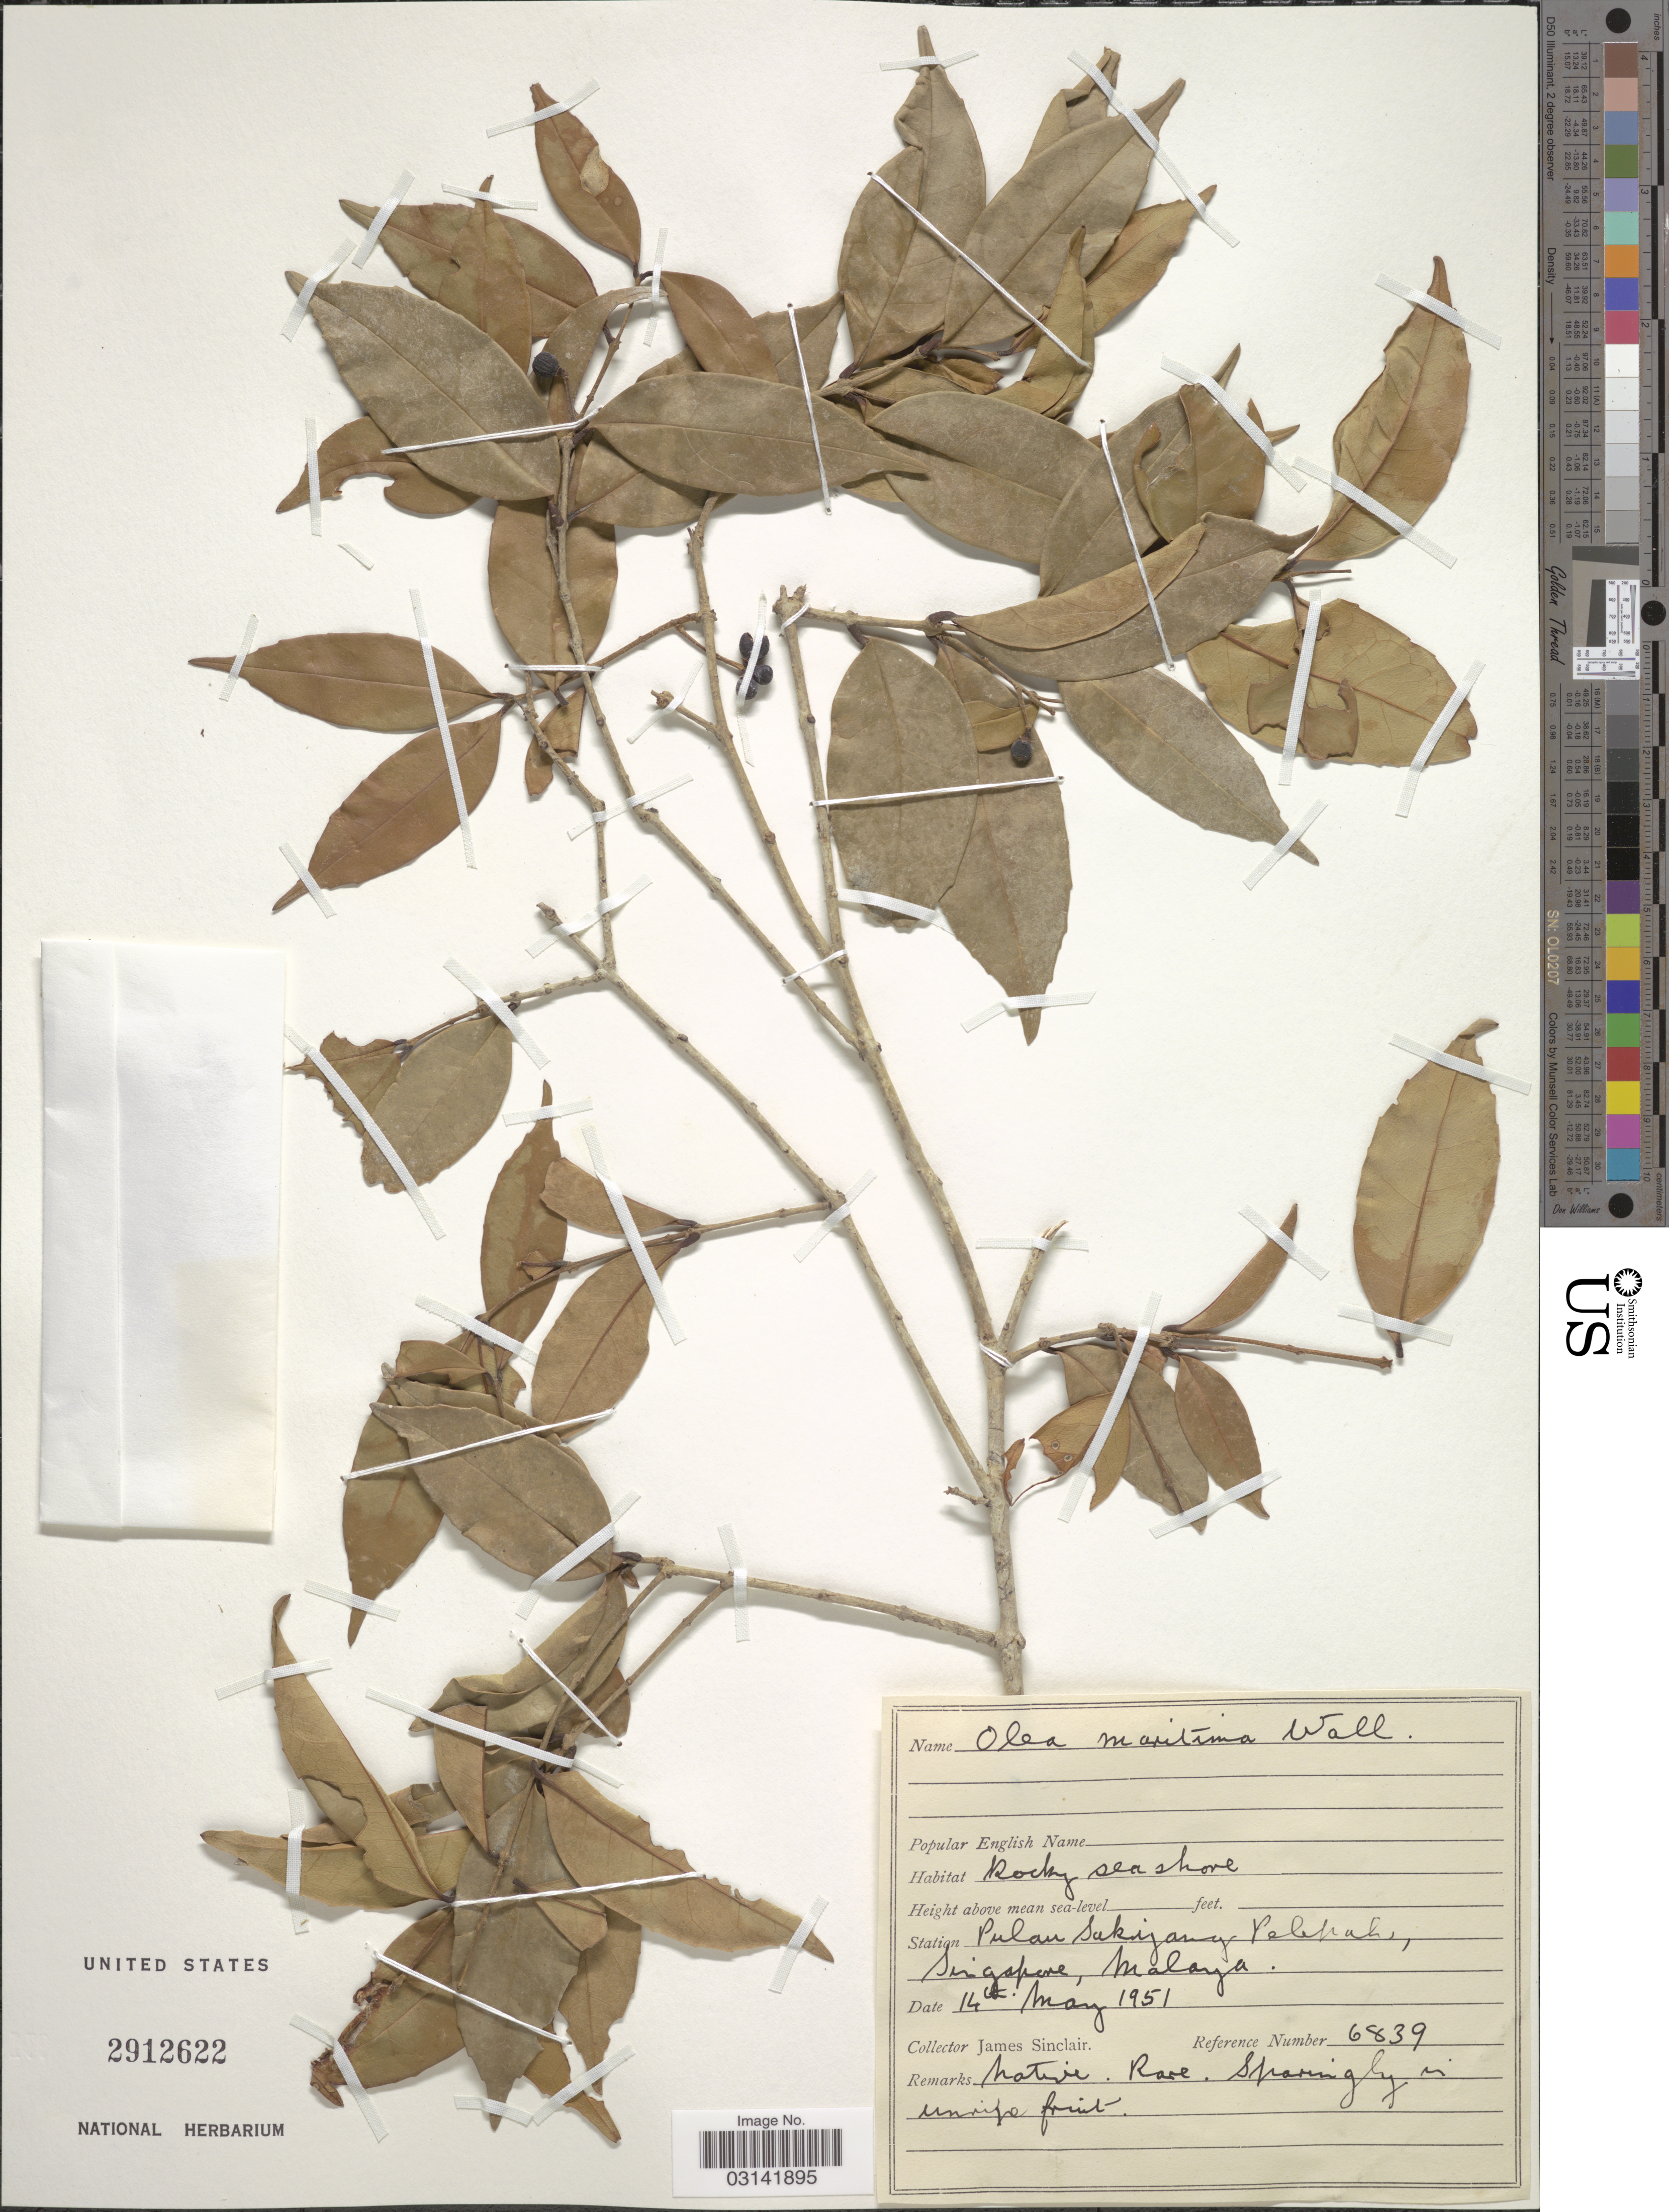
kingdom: Plantae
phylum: Tracheophyta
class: Magnoliopsida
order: Lamiales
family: Oleaceae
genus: Olea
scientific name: Olea maritima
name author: Wall. & G. Don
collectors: J. Sinclair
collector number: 6839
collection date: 1951-05-14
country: Singapore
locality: Station Pulau Sakijang Pelepah, Singapore, Malaya.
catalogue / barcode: US 2912622